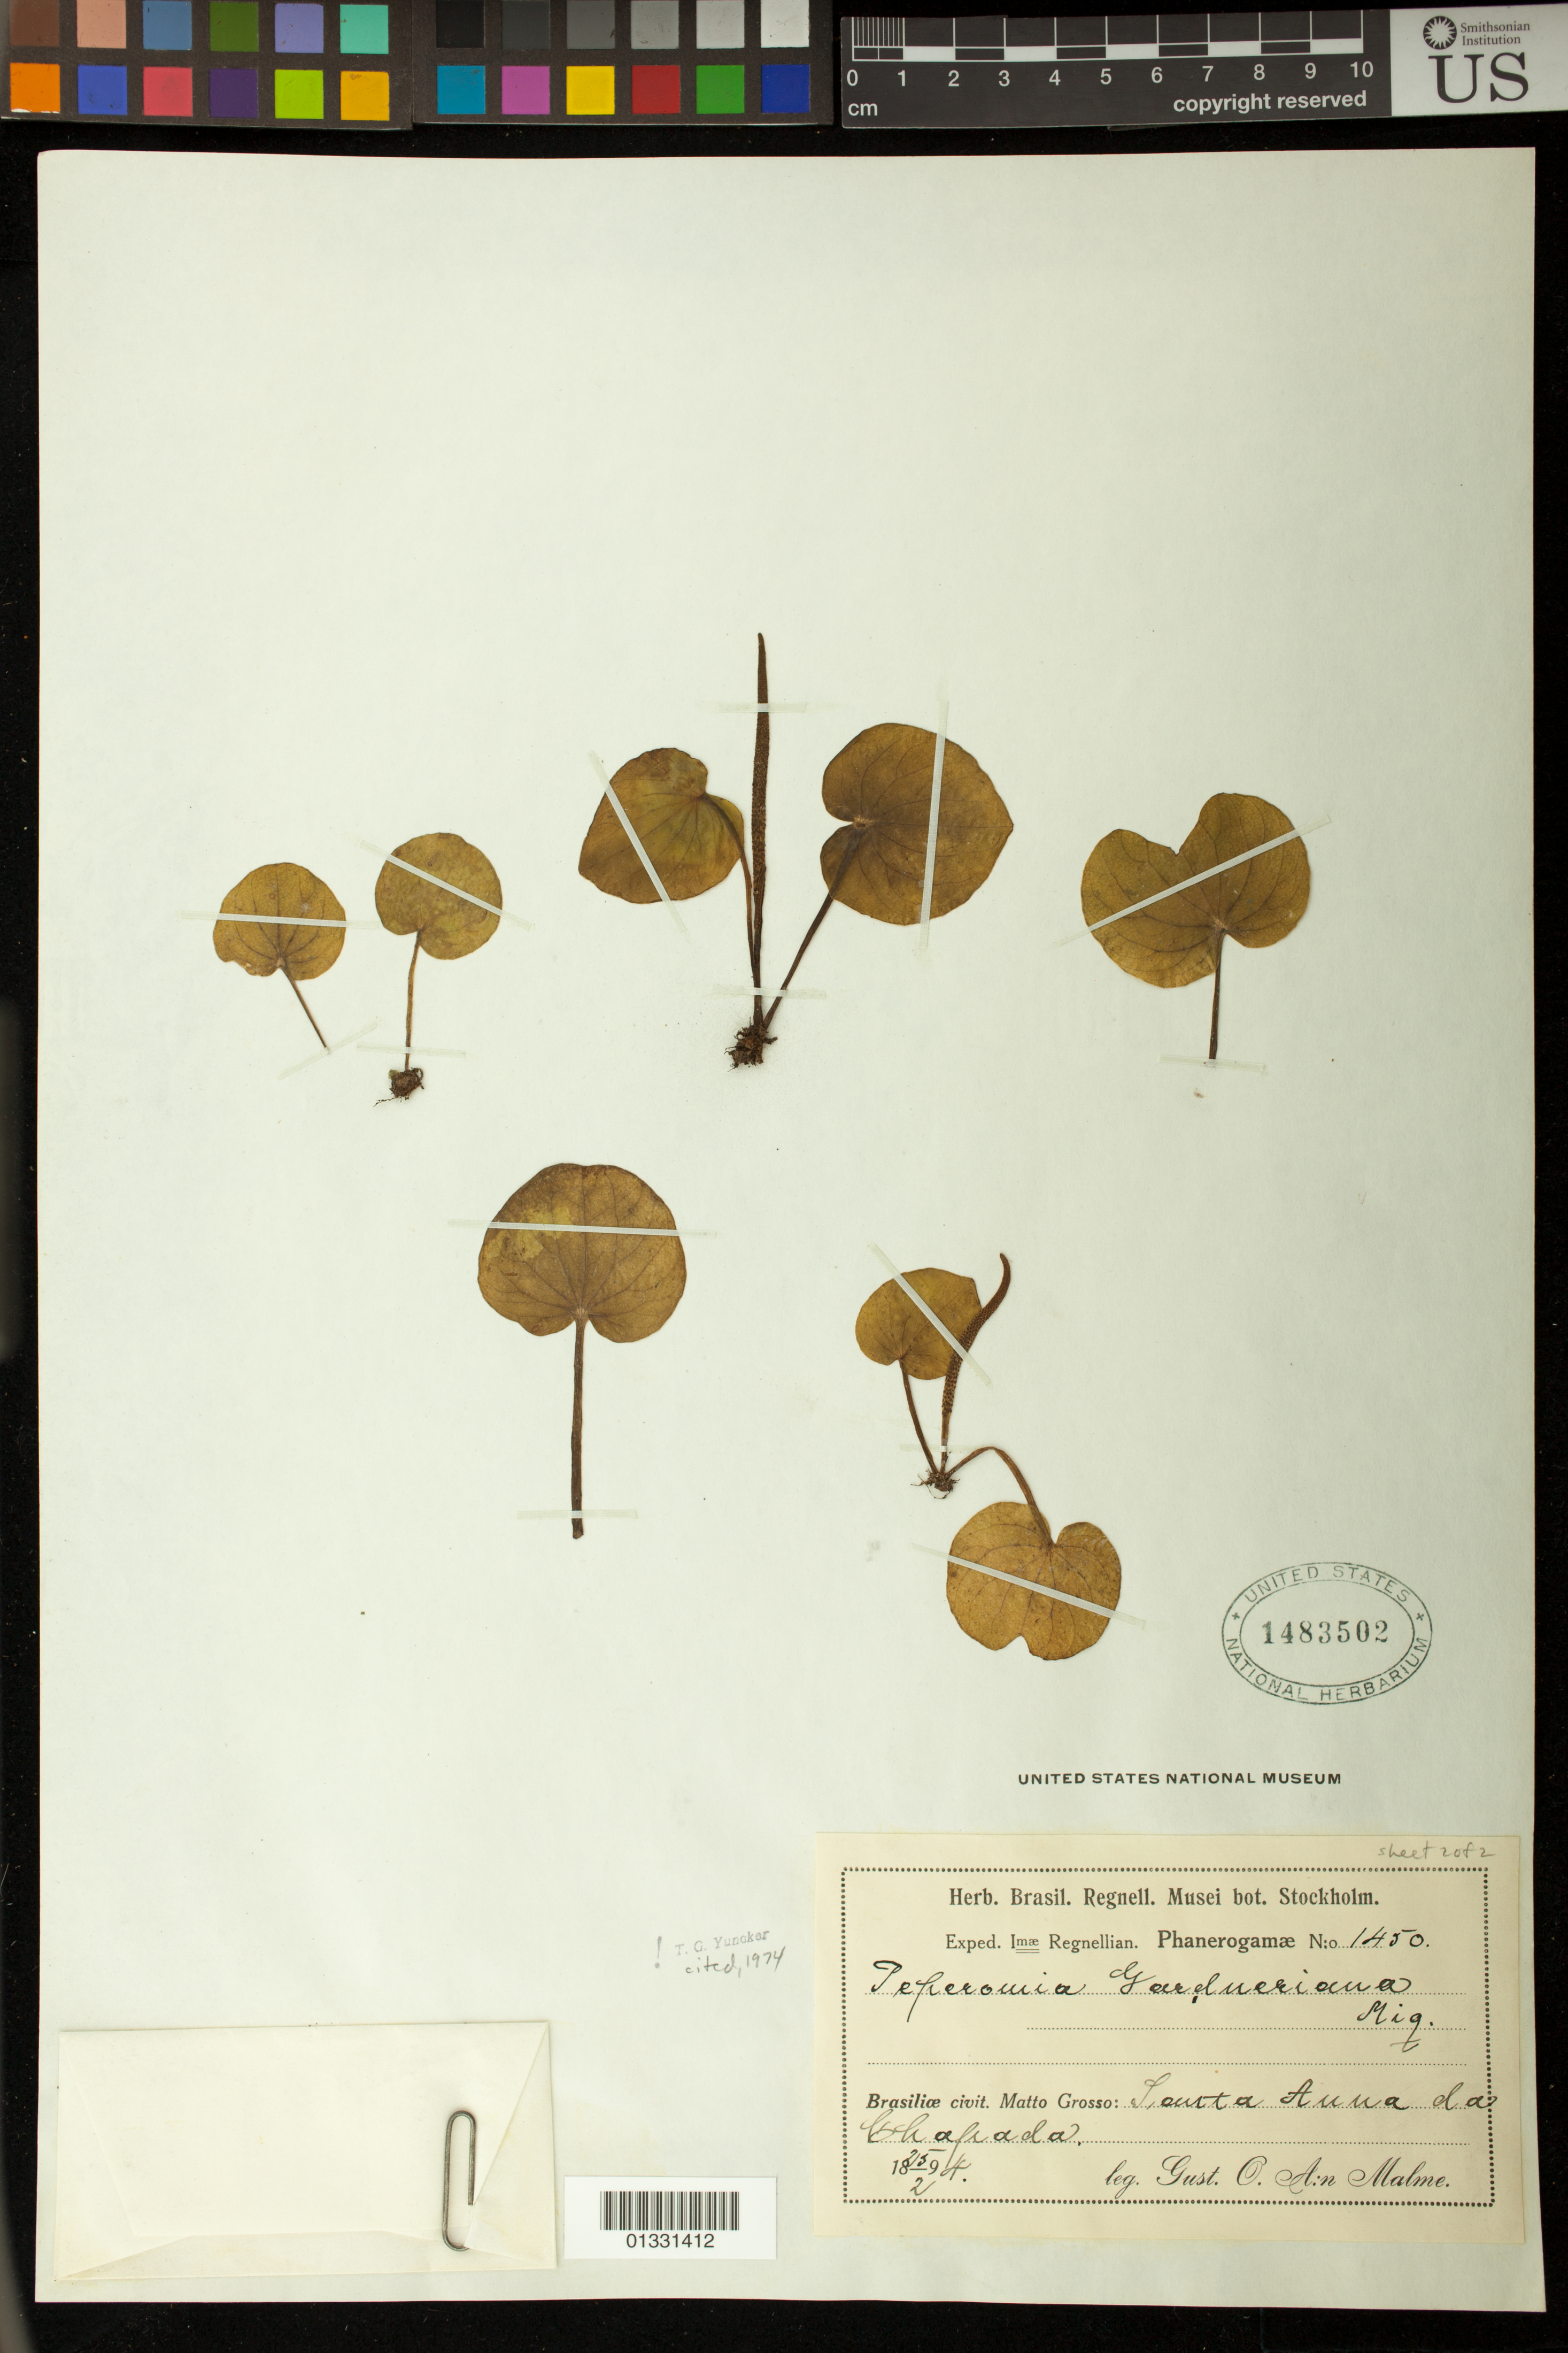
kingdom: Plantae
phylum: Tracheophyta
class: Magnoliopsida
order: Piperales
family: Piperaceae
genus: Peperomia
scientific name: Peperomia asarifolia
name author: Schltdl. & Cham.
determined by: Jiménez, José Estaban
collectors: G. O. A. Malme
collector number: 1450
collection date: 1894-02-25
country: Brazil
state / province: Mato Grosso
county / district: Chapada dos Guimarães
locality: Santa Anna da Chapada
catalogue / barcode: US 1483502